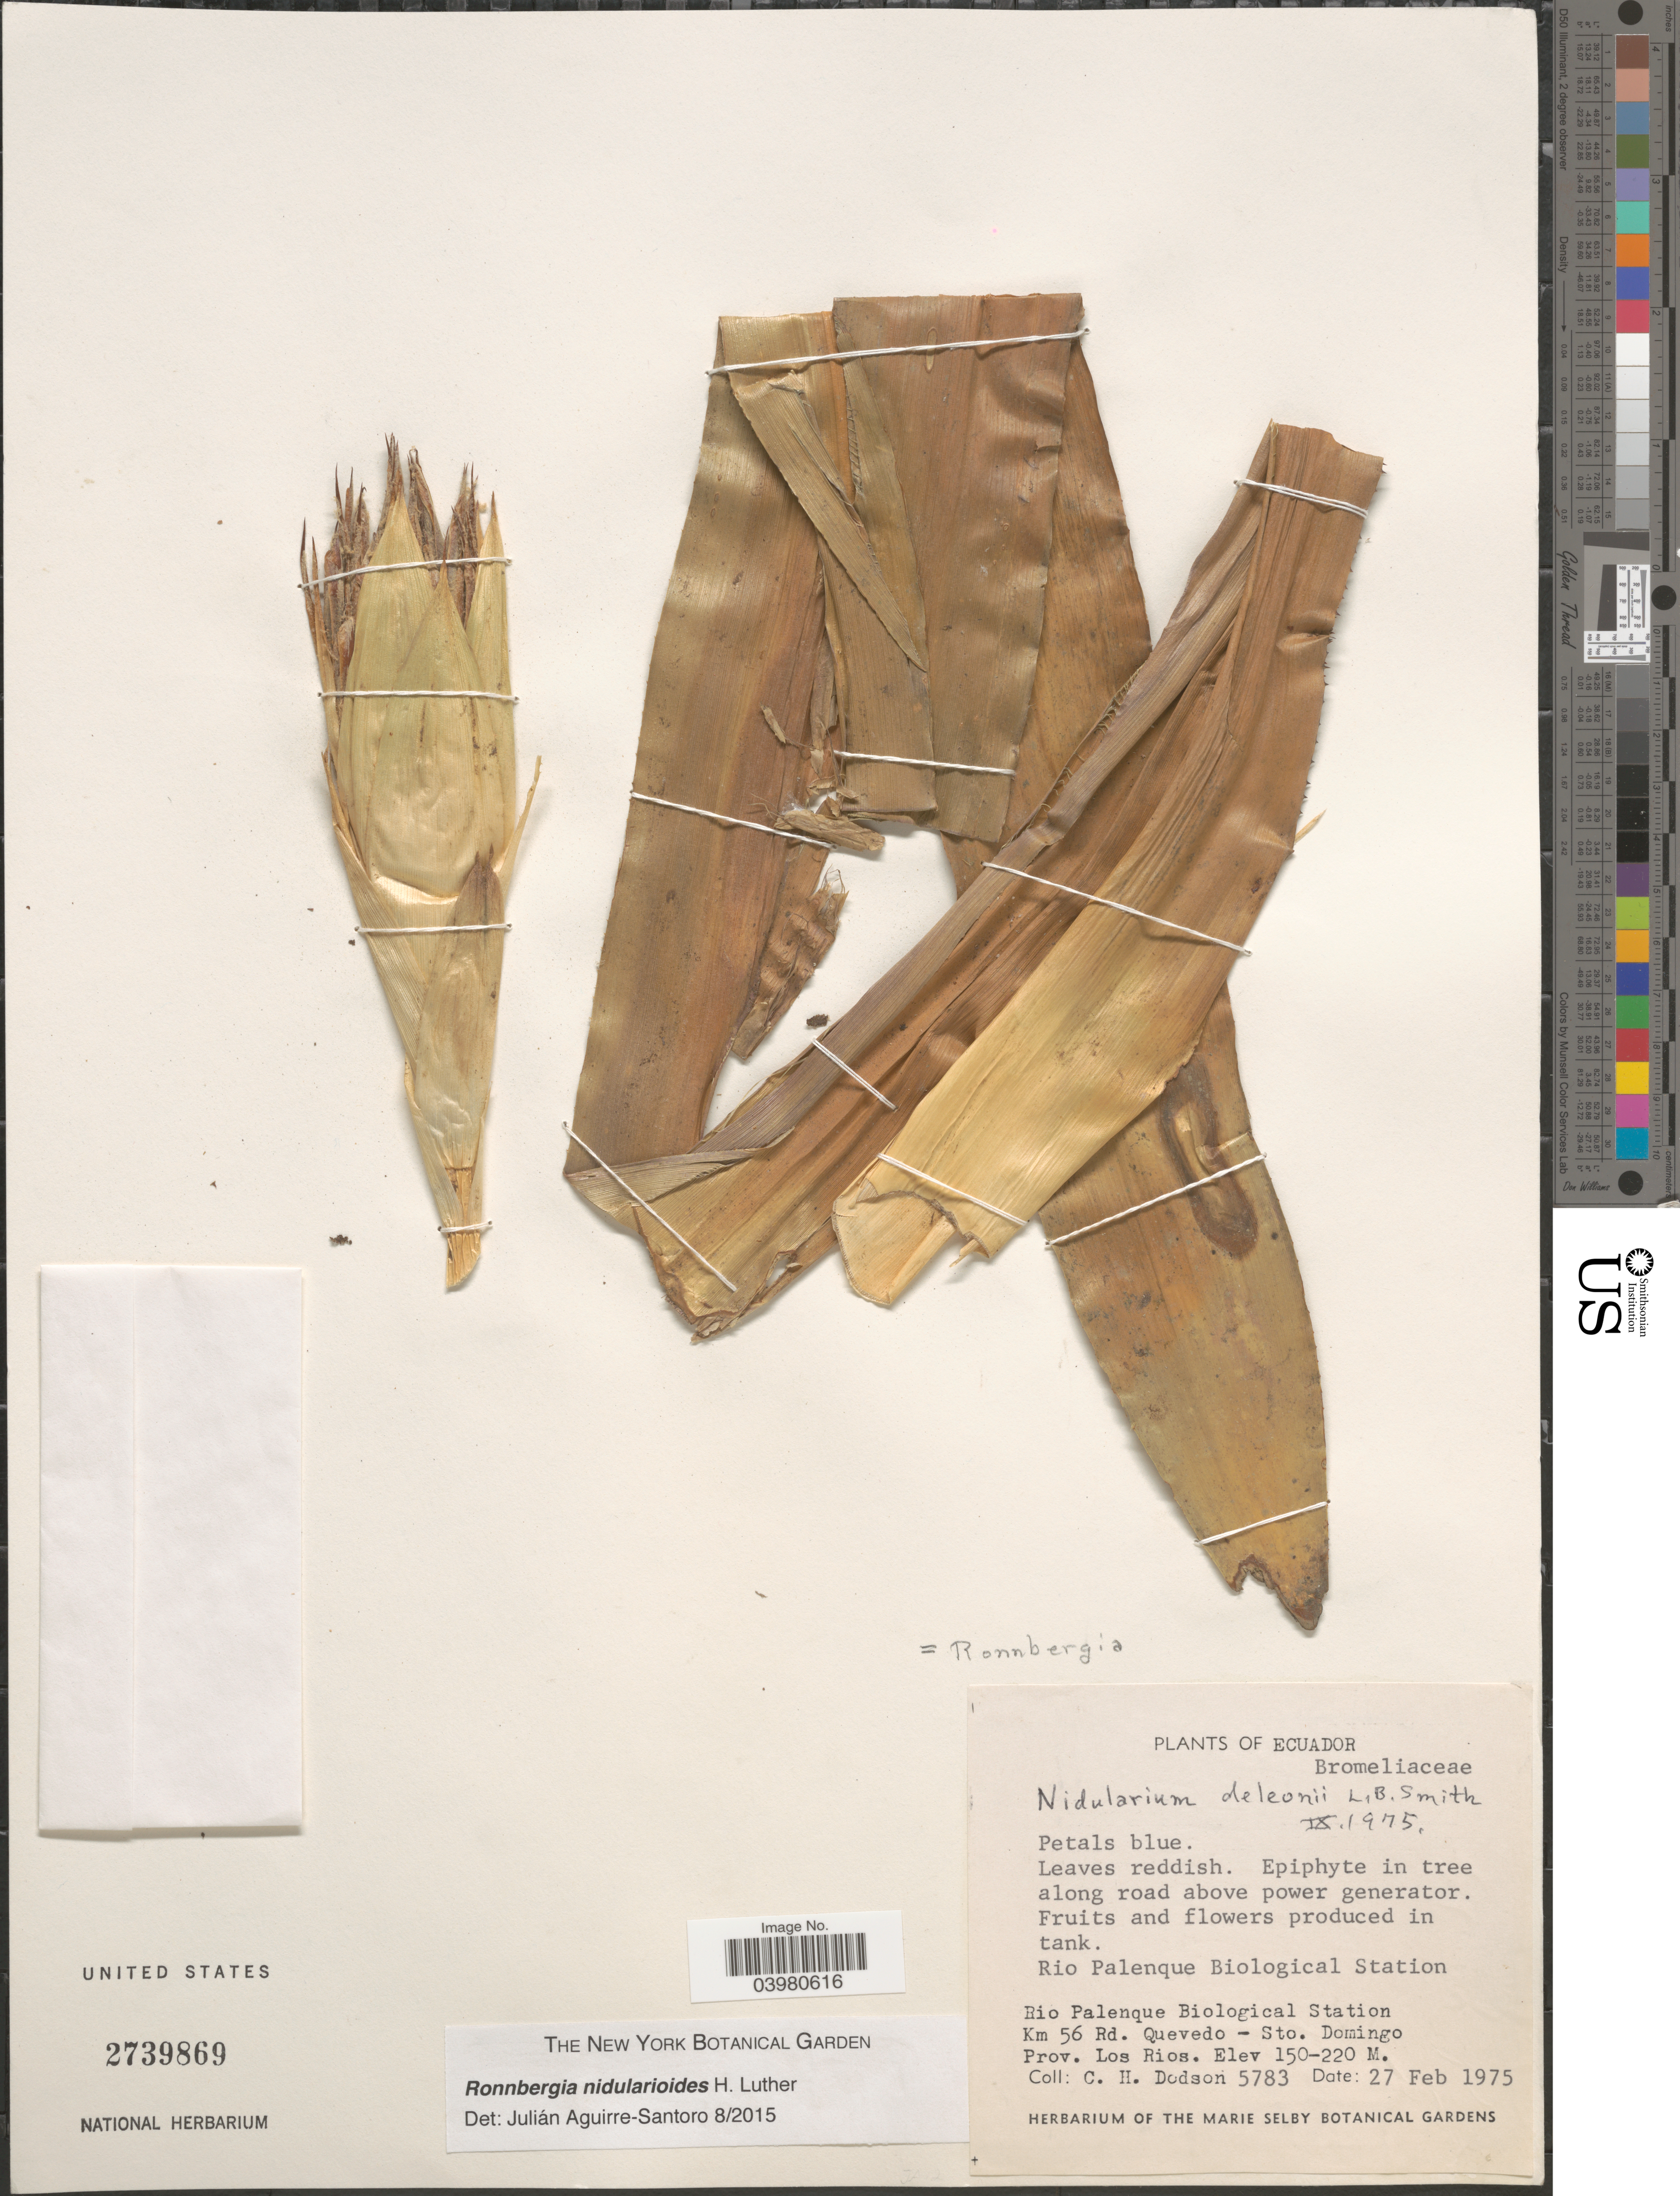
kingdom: Plantae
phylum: Tracheophyta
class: Liliopsida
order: Poales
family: Bromeliaceae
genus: Ronnbergia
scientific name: Ronnbergia nidularioides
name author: H. Luther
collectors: C. H. Dodson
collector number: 5783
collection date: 1975-02-27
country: Ecuador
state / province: Los Ríos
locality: Rio Palenque Biological Station. Km 56 Rd. Quevedo - Sto. Domingo.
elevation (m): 150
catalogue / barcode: US 2739869